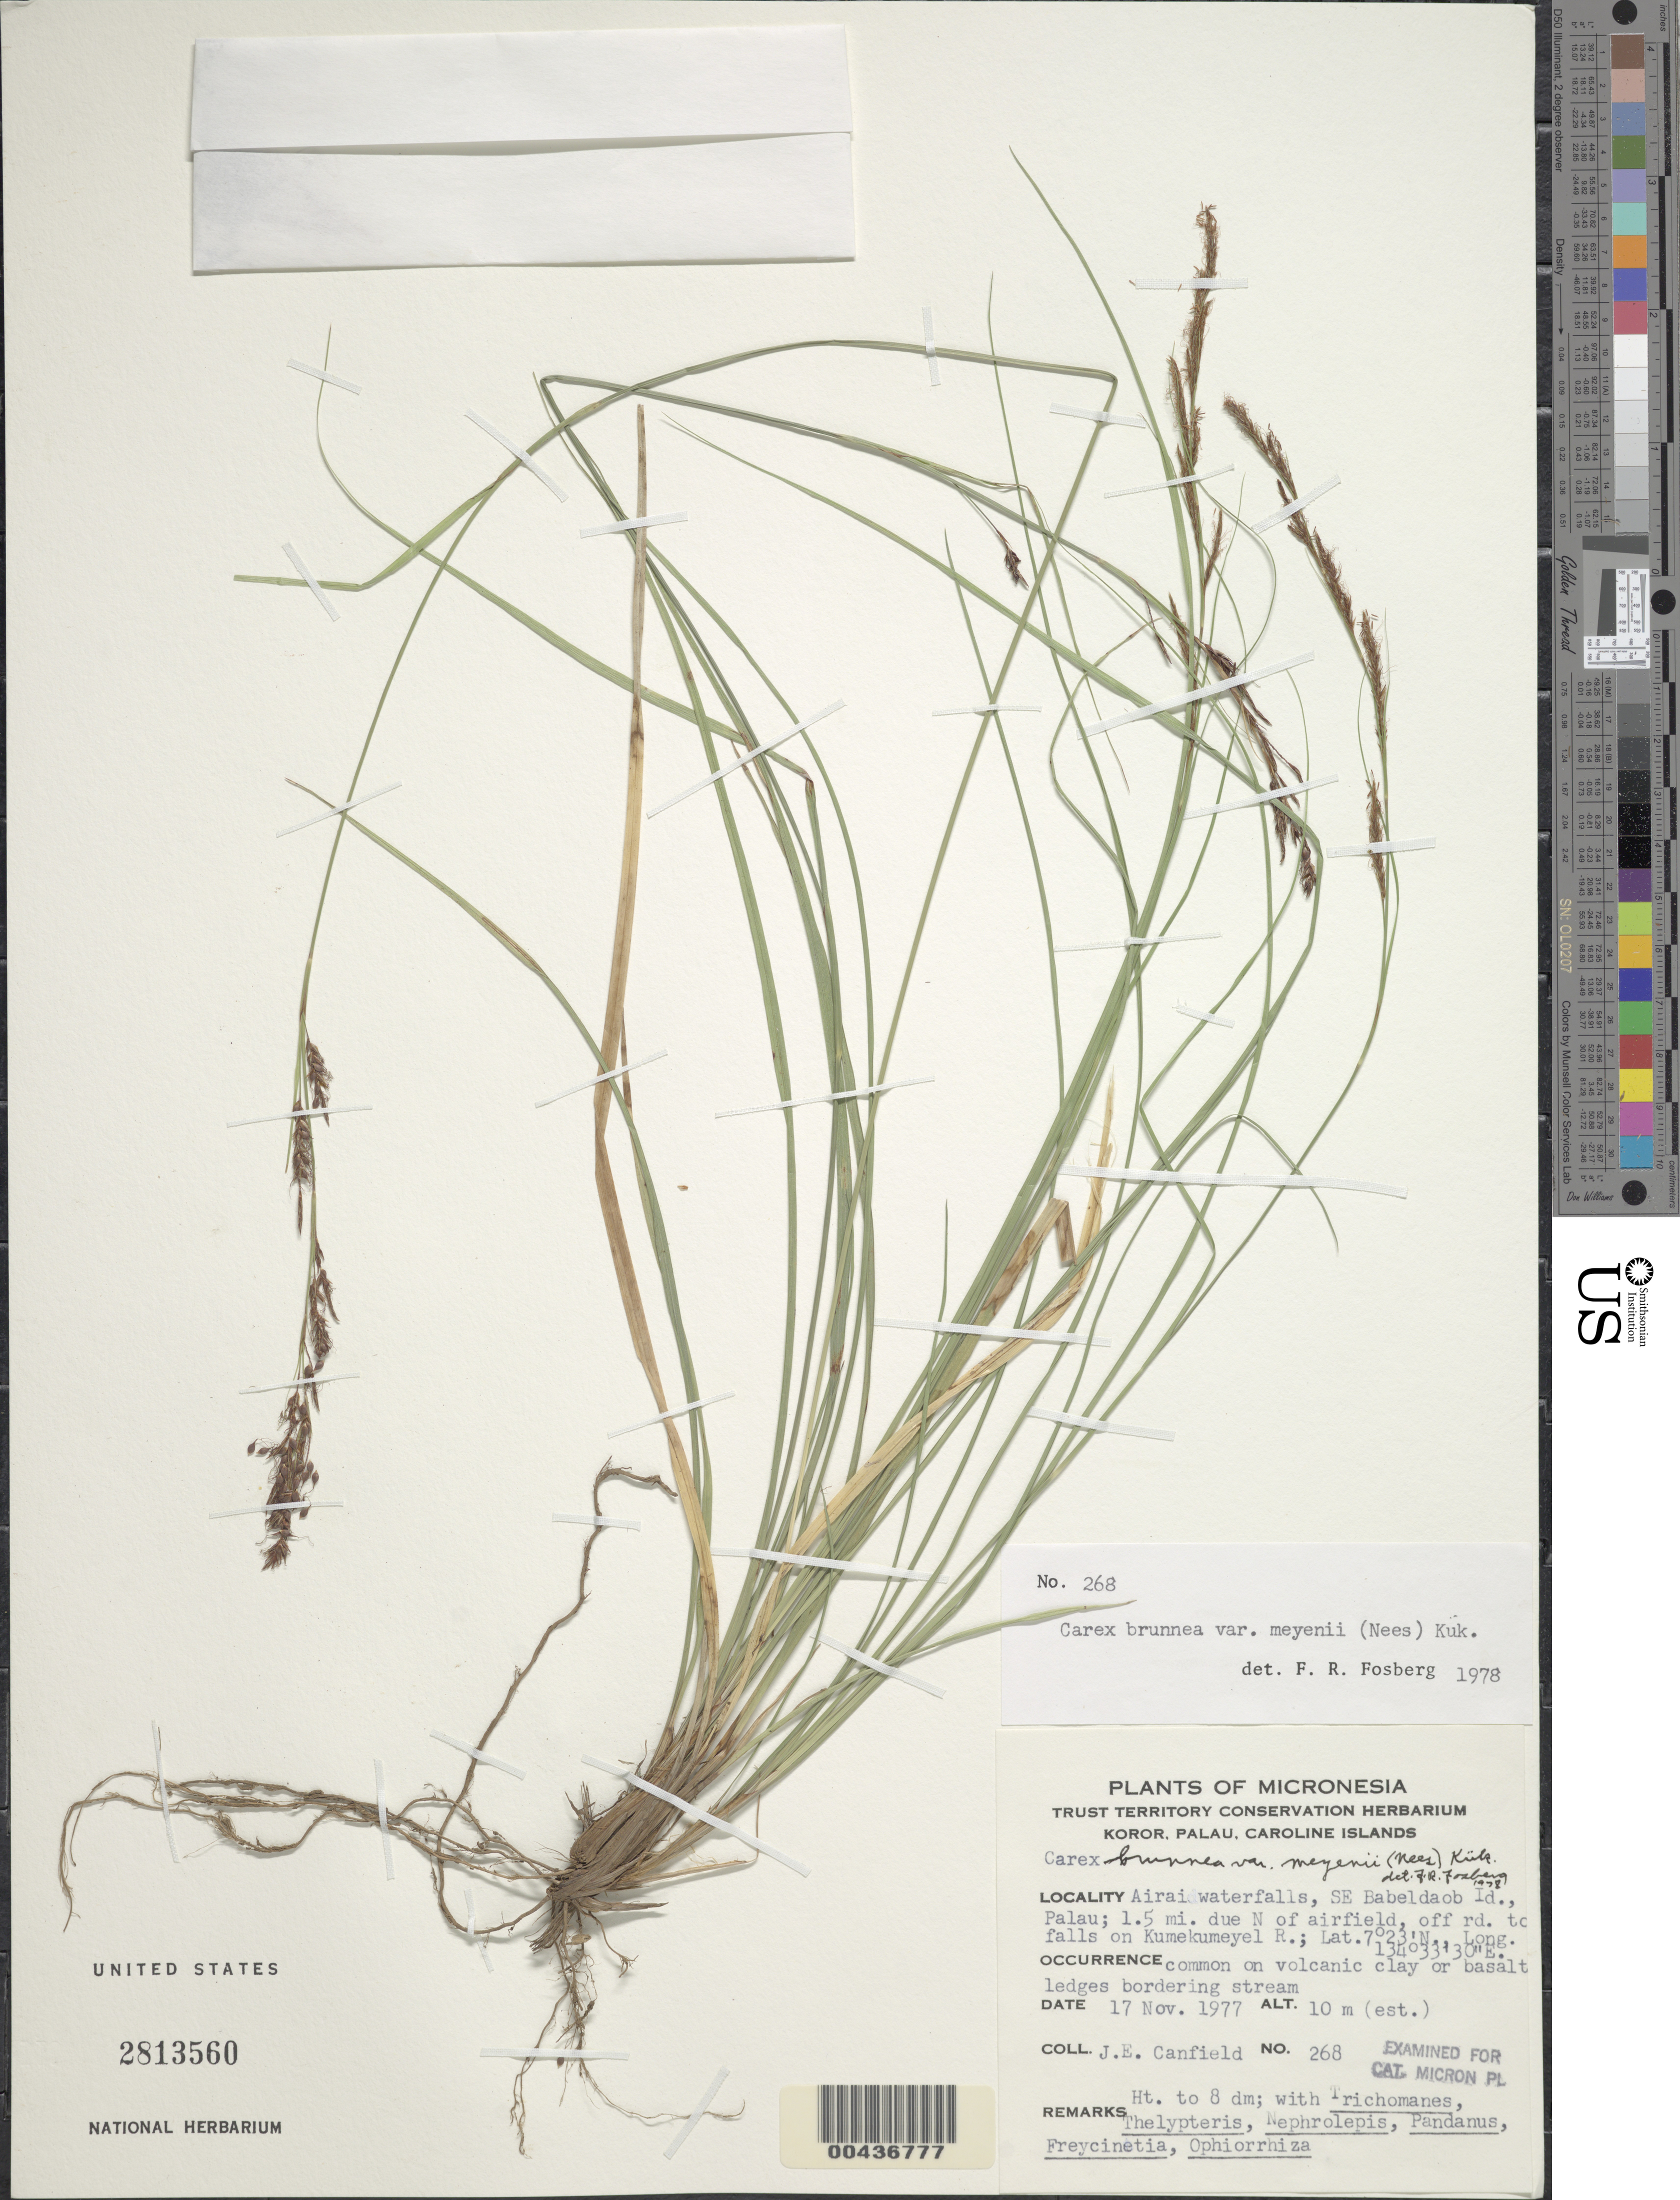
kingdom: Plantae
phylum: Tracheophyta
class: Liliopsida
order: Poales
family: Cyperaceae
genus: Carex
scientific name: Carex meyenii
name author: Nees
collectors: J. E. Canfield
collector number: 268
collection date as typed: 17 Nov 1977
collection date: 1977-11-17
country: Palau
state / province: Airai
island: Babeldaob [Babelthuap]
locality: Airai waterfalls; 1.5 km n of airfield off rd to falls on kumekumeyel r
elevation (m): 10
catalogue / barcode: US 2813560